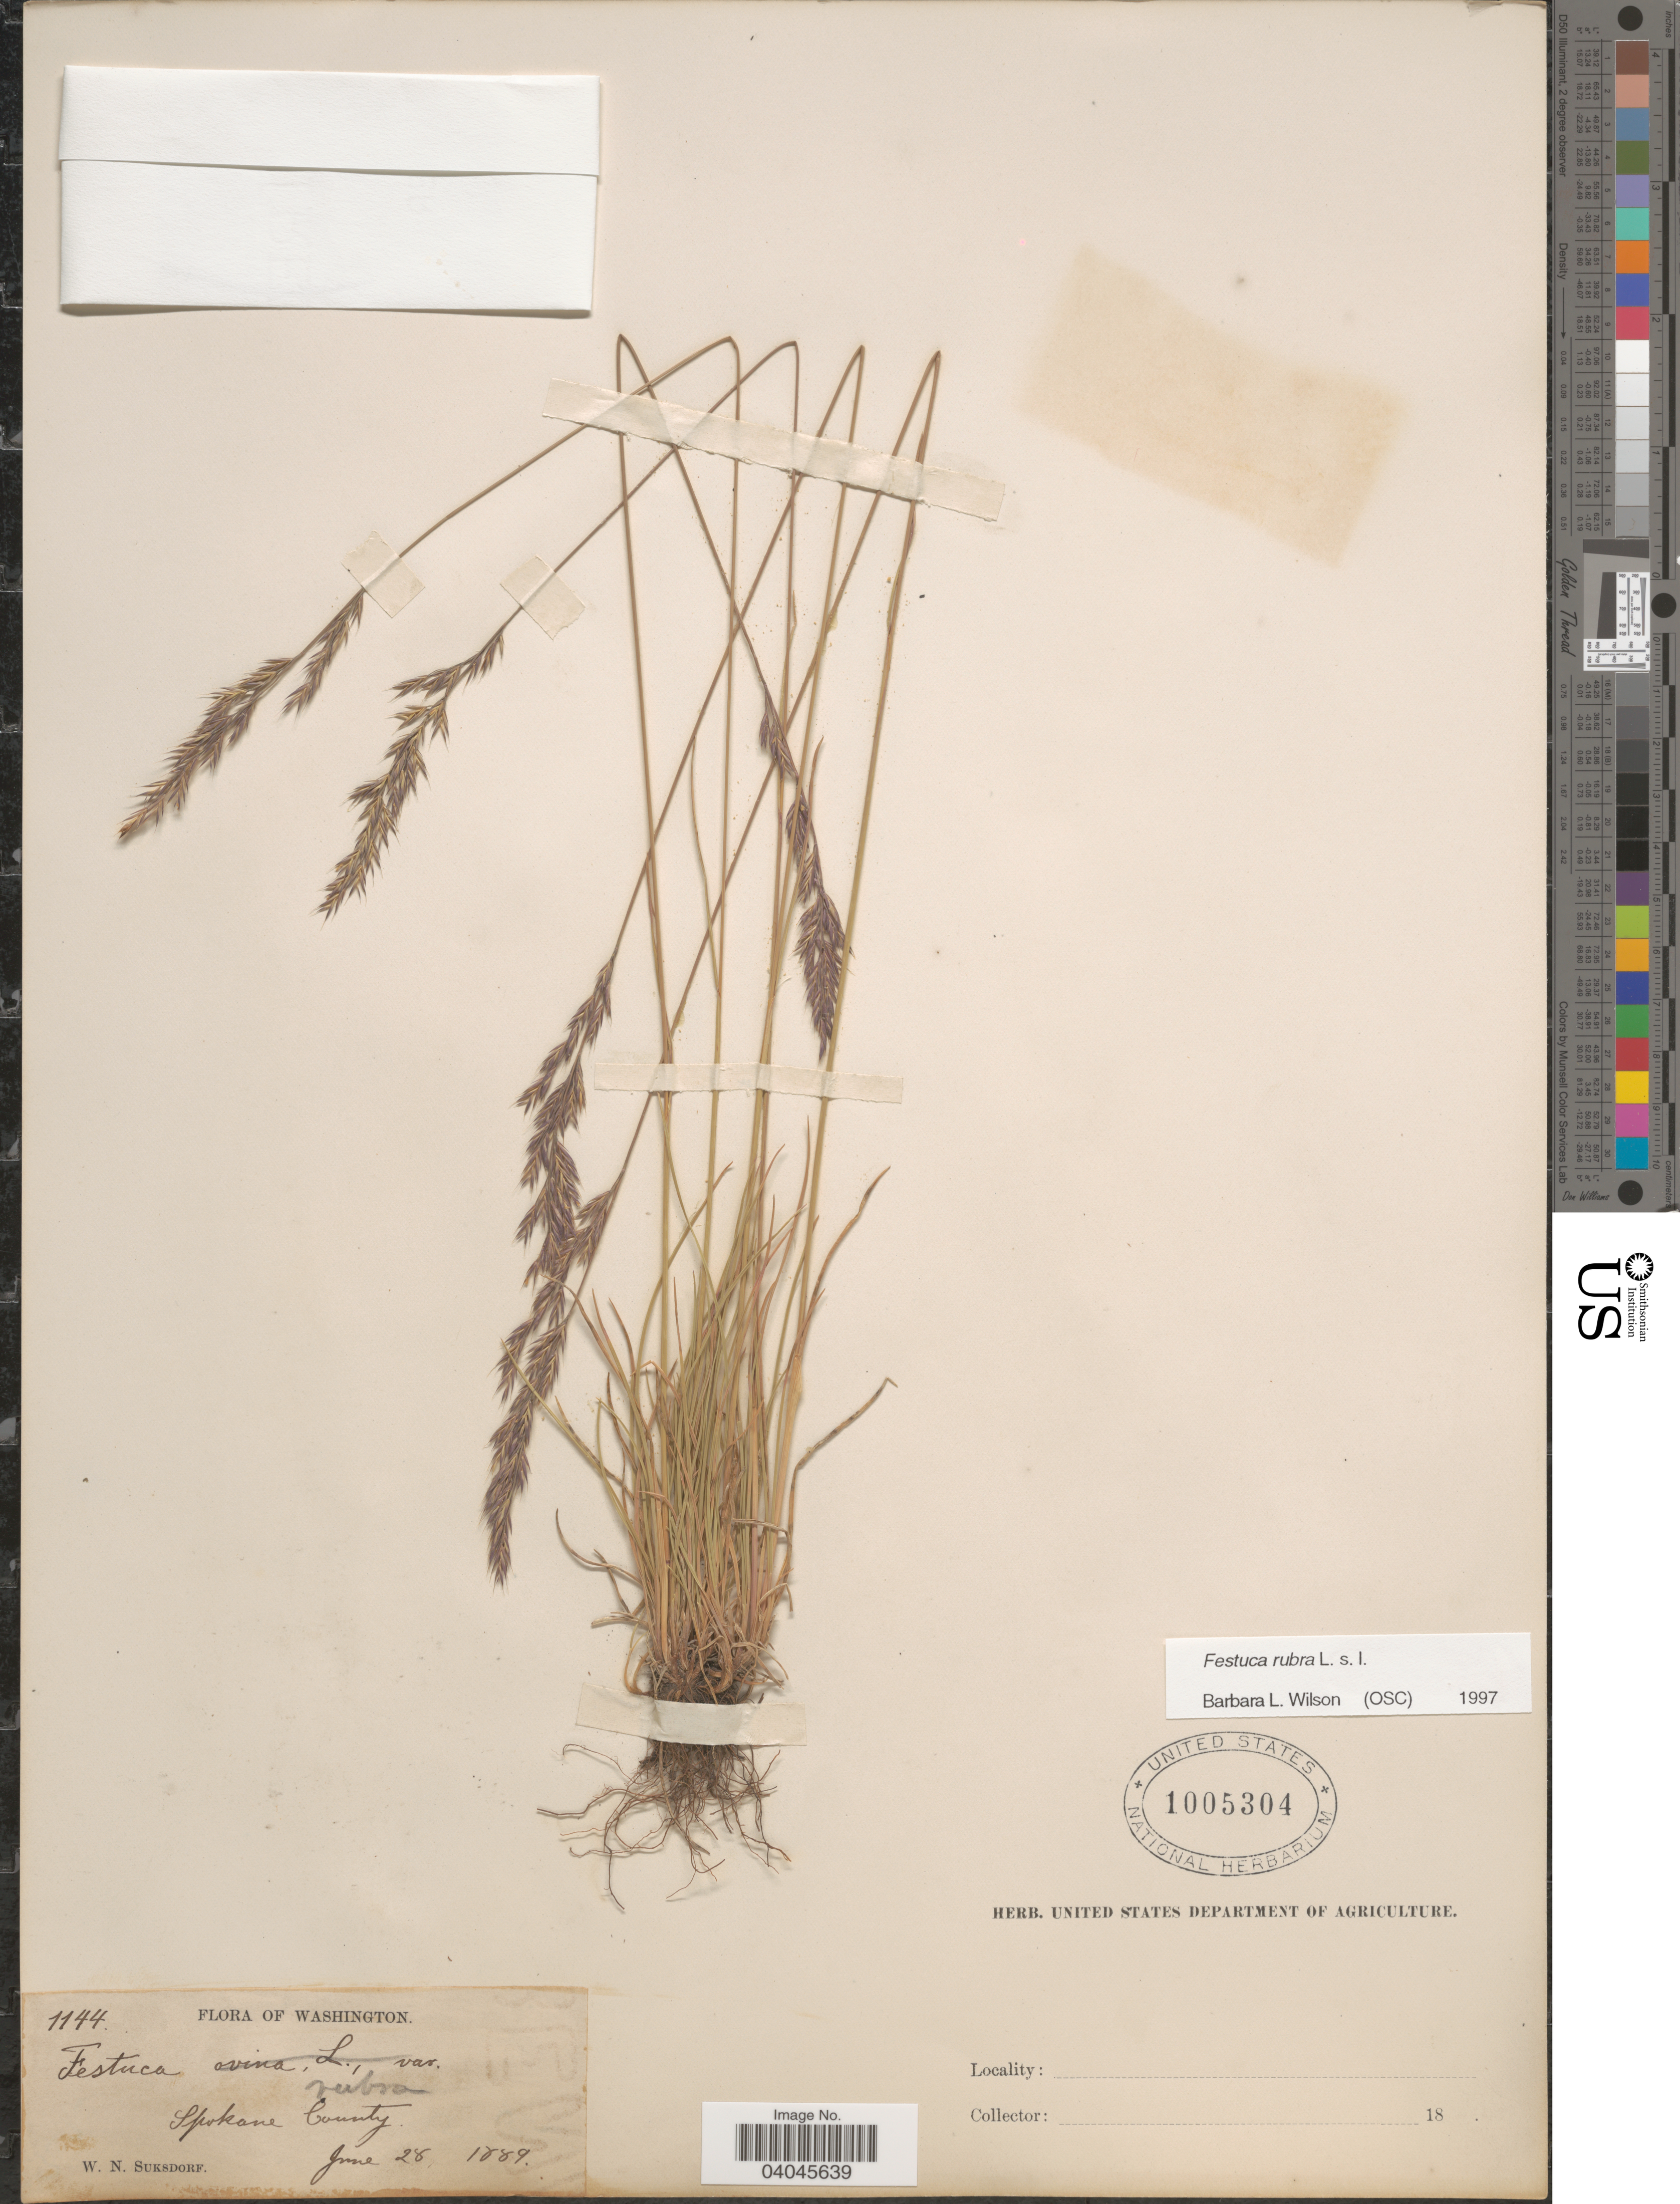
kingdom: Plantae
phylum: Tracheophyta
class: Liliopsida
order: Poales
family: Poaceae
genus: Festuca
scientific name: Festuca rubra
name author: L.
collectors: W. N. Suksdorf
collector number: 1144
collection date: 1889-06-28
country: United States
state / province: Washington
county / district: Spokane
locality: Spokane County.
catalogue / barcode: US 1005304